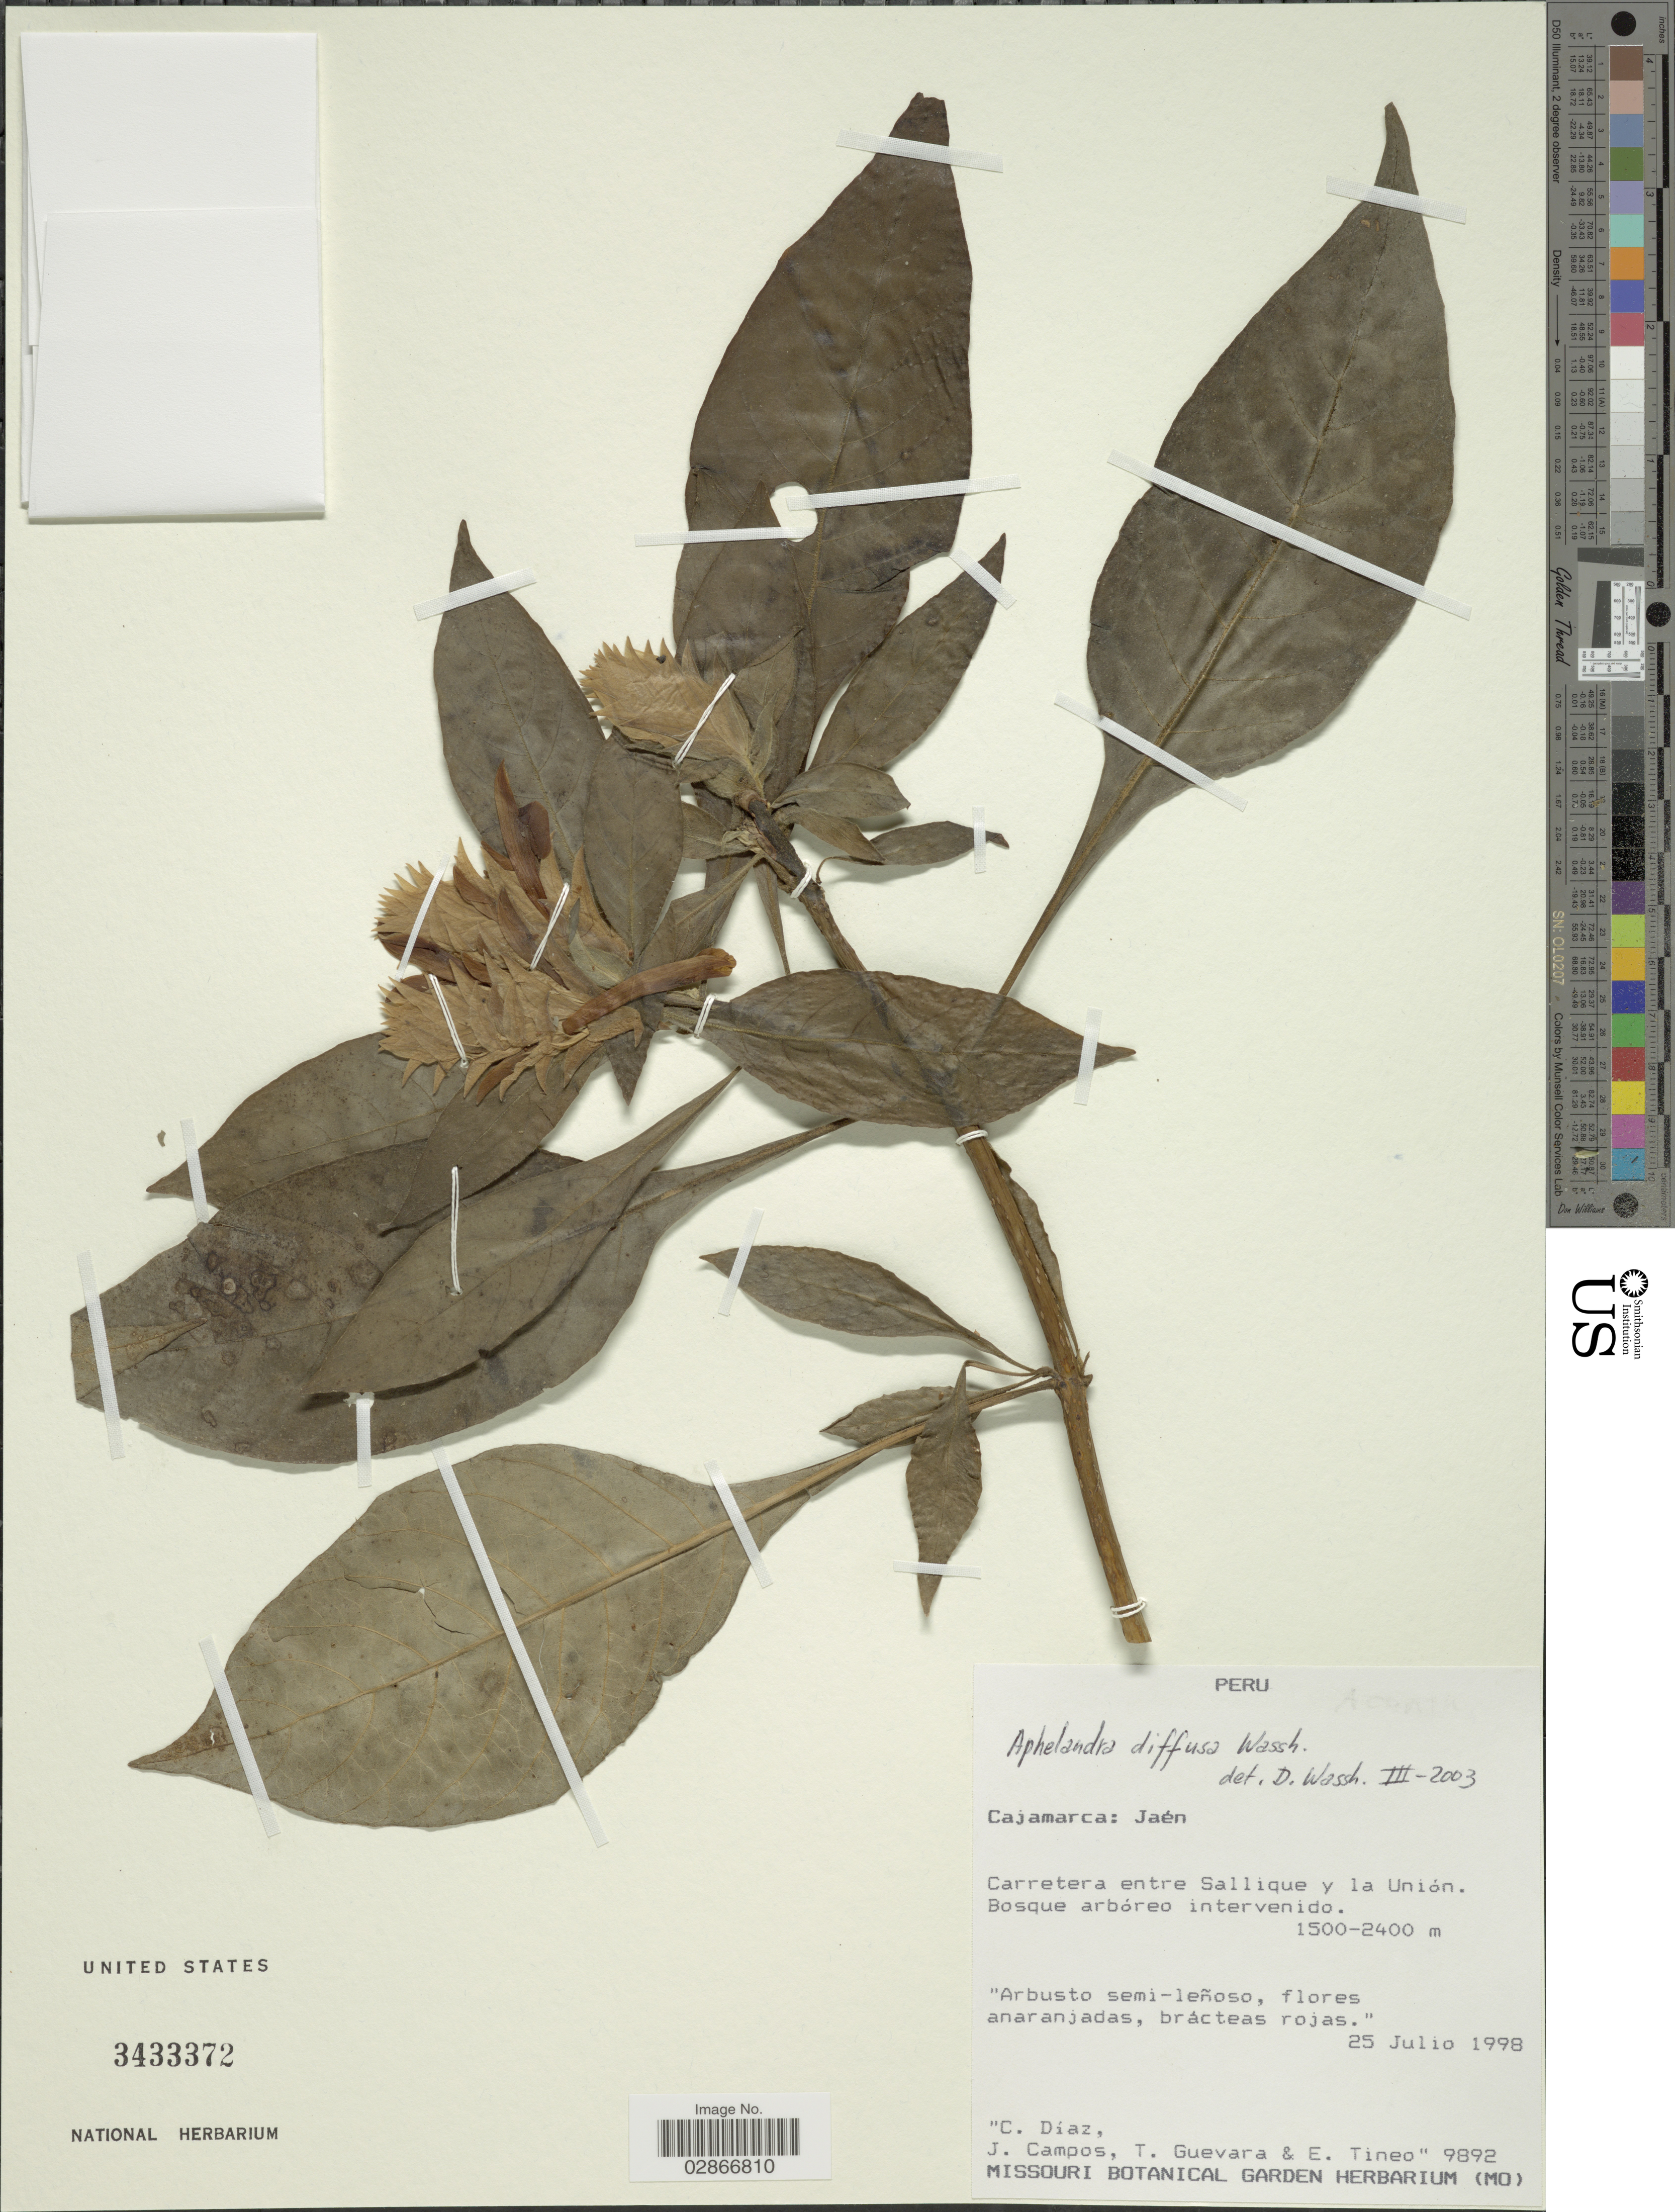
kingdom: Plantae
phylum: Tracheophyta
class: Magnoliopsida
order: Lamiales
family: Acanthaceae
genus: Aphelandra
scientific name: Aphelandra diffusa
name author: Wassh.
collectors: C. Díaz, J. Campos, T. Guevara & E. Tineo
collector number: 9892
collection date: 1998-07-25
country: Peru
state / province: Cajamarca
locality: Jaén, Carretera entre Sallique y la Unión.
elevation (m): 1500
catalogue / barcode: US 3433372